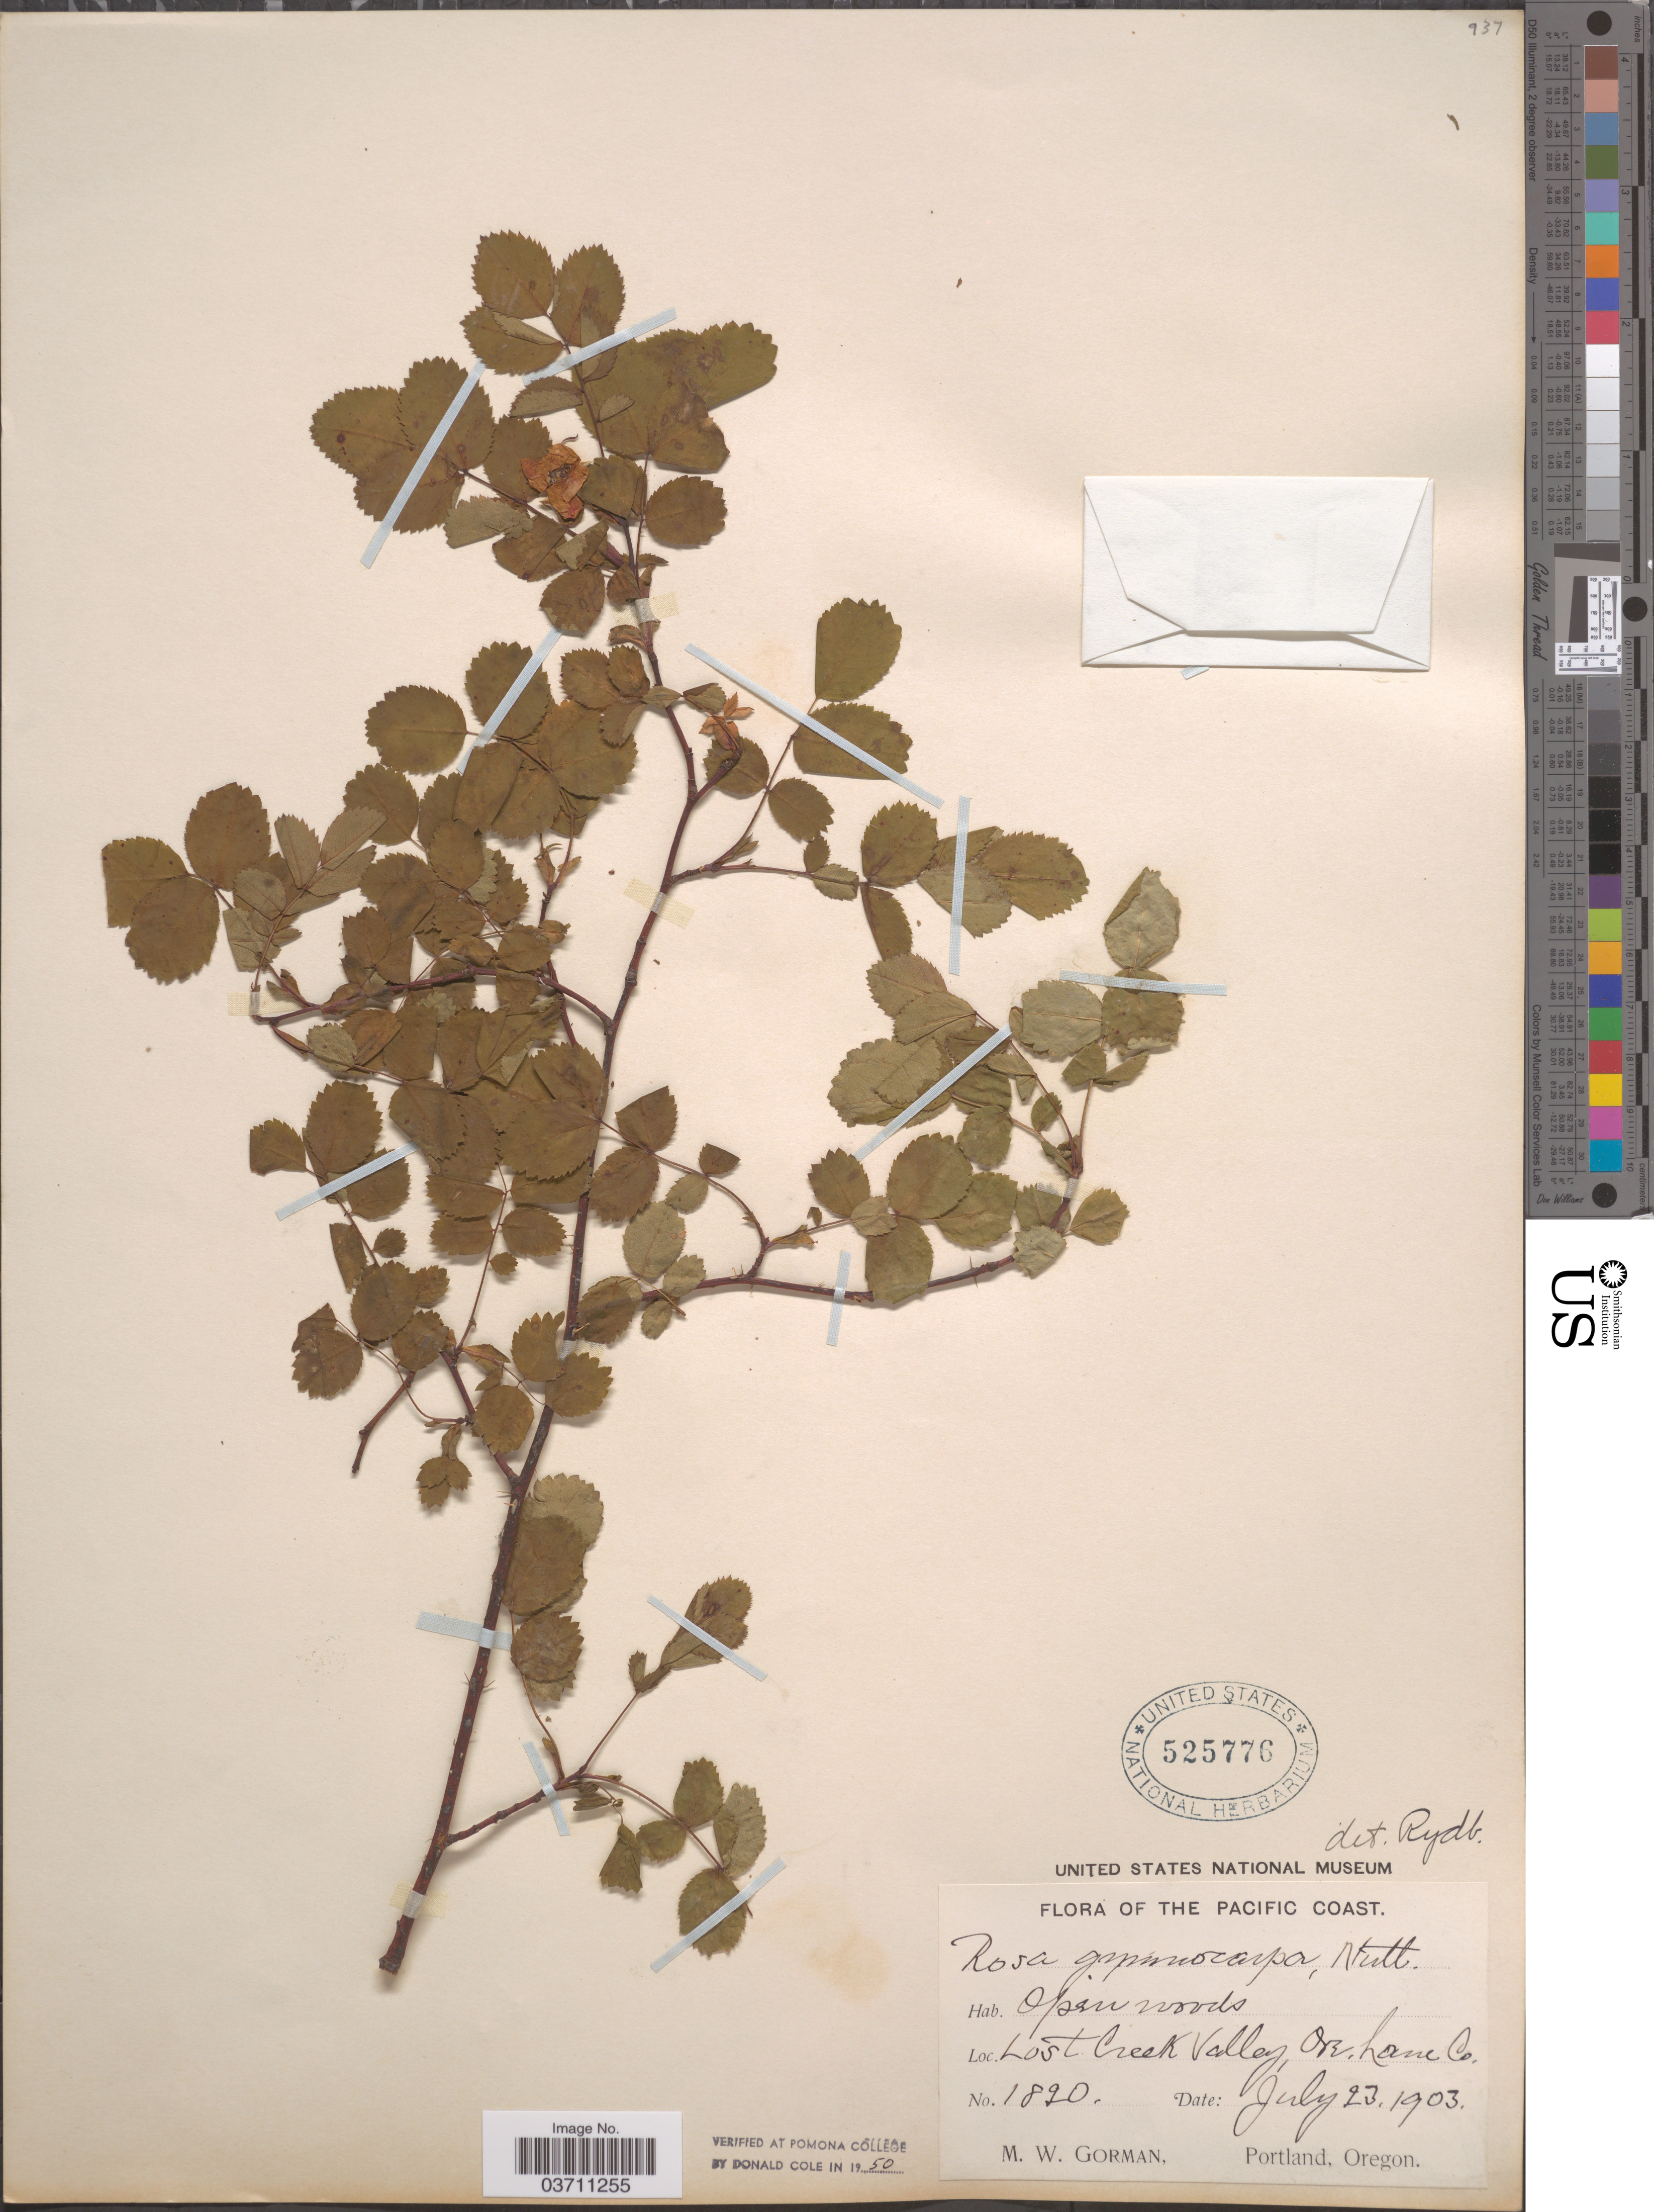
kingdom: Plantae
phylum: Tracheophyta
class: Magnoliopsida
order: Rosales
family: Rosaceae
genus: Rosa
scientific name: Rosa gymnocarpa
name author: Nutt.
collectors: M. W. Gorman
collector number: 1820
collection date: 1903-07-23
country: United States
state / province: Oregon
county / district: Lane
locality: The Pacific Coast. Lost Creek Valley, Lane Co.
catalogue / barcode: US 525776